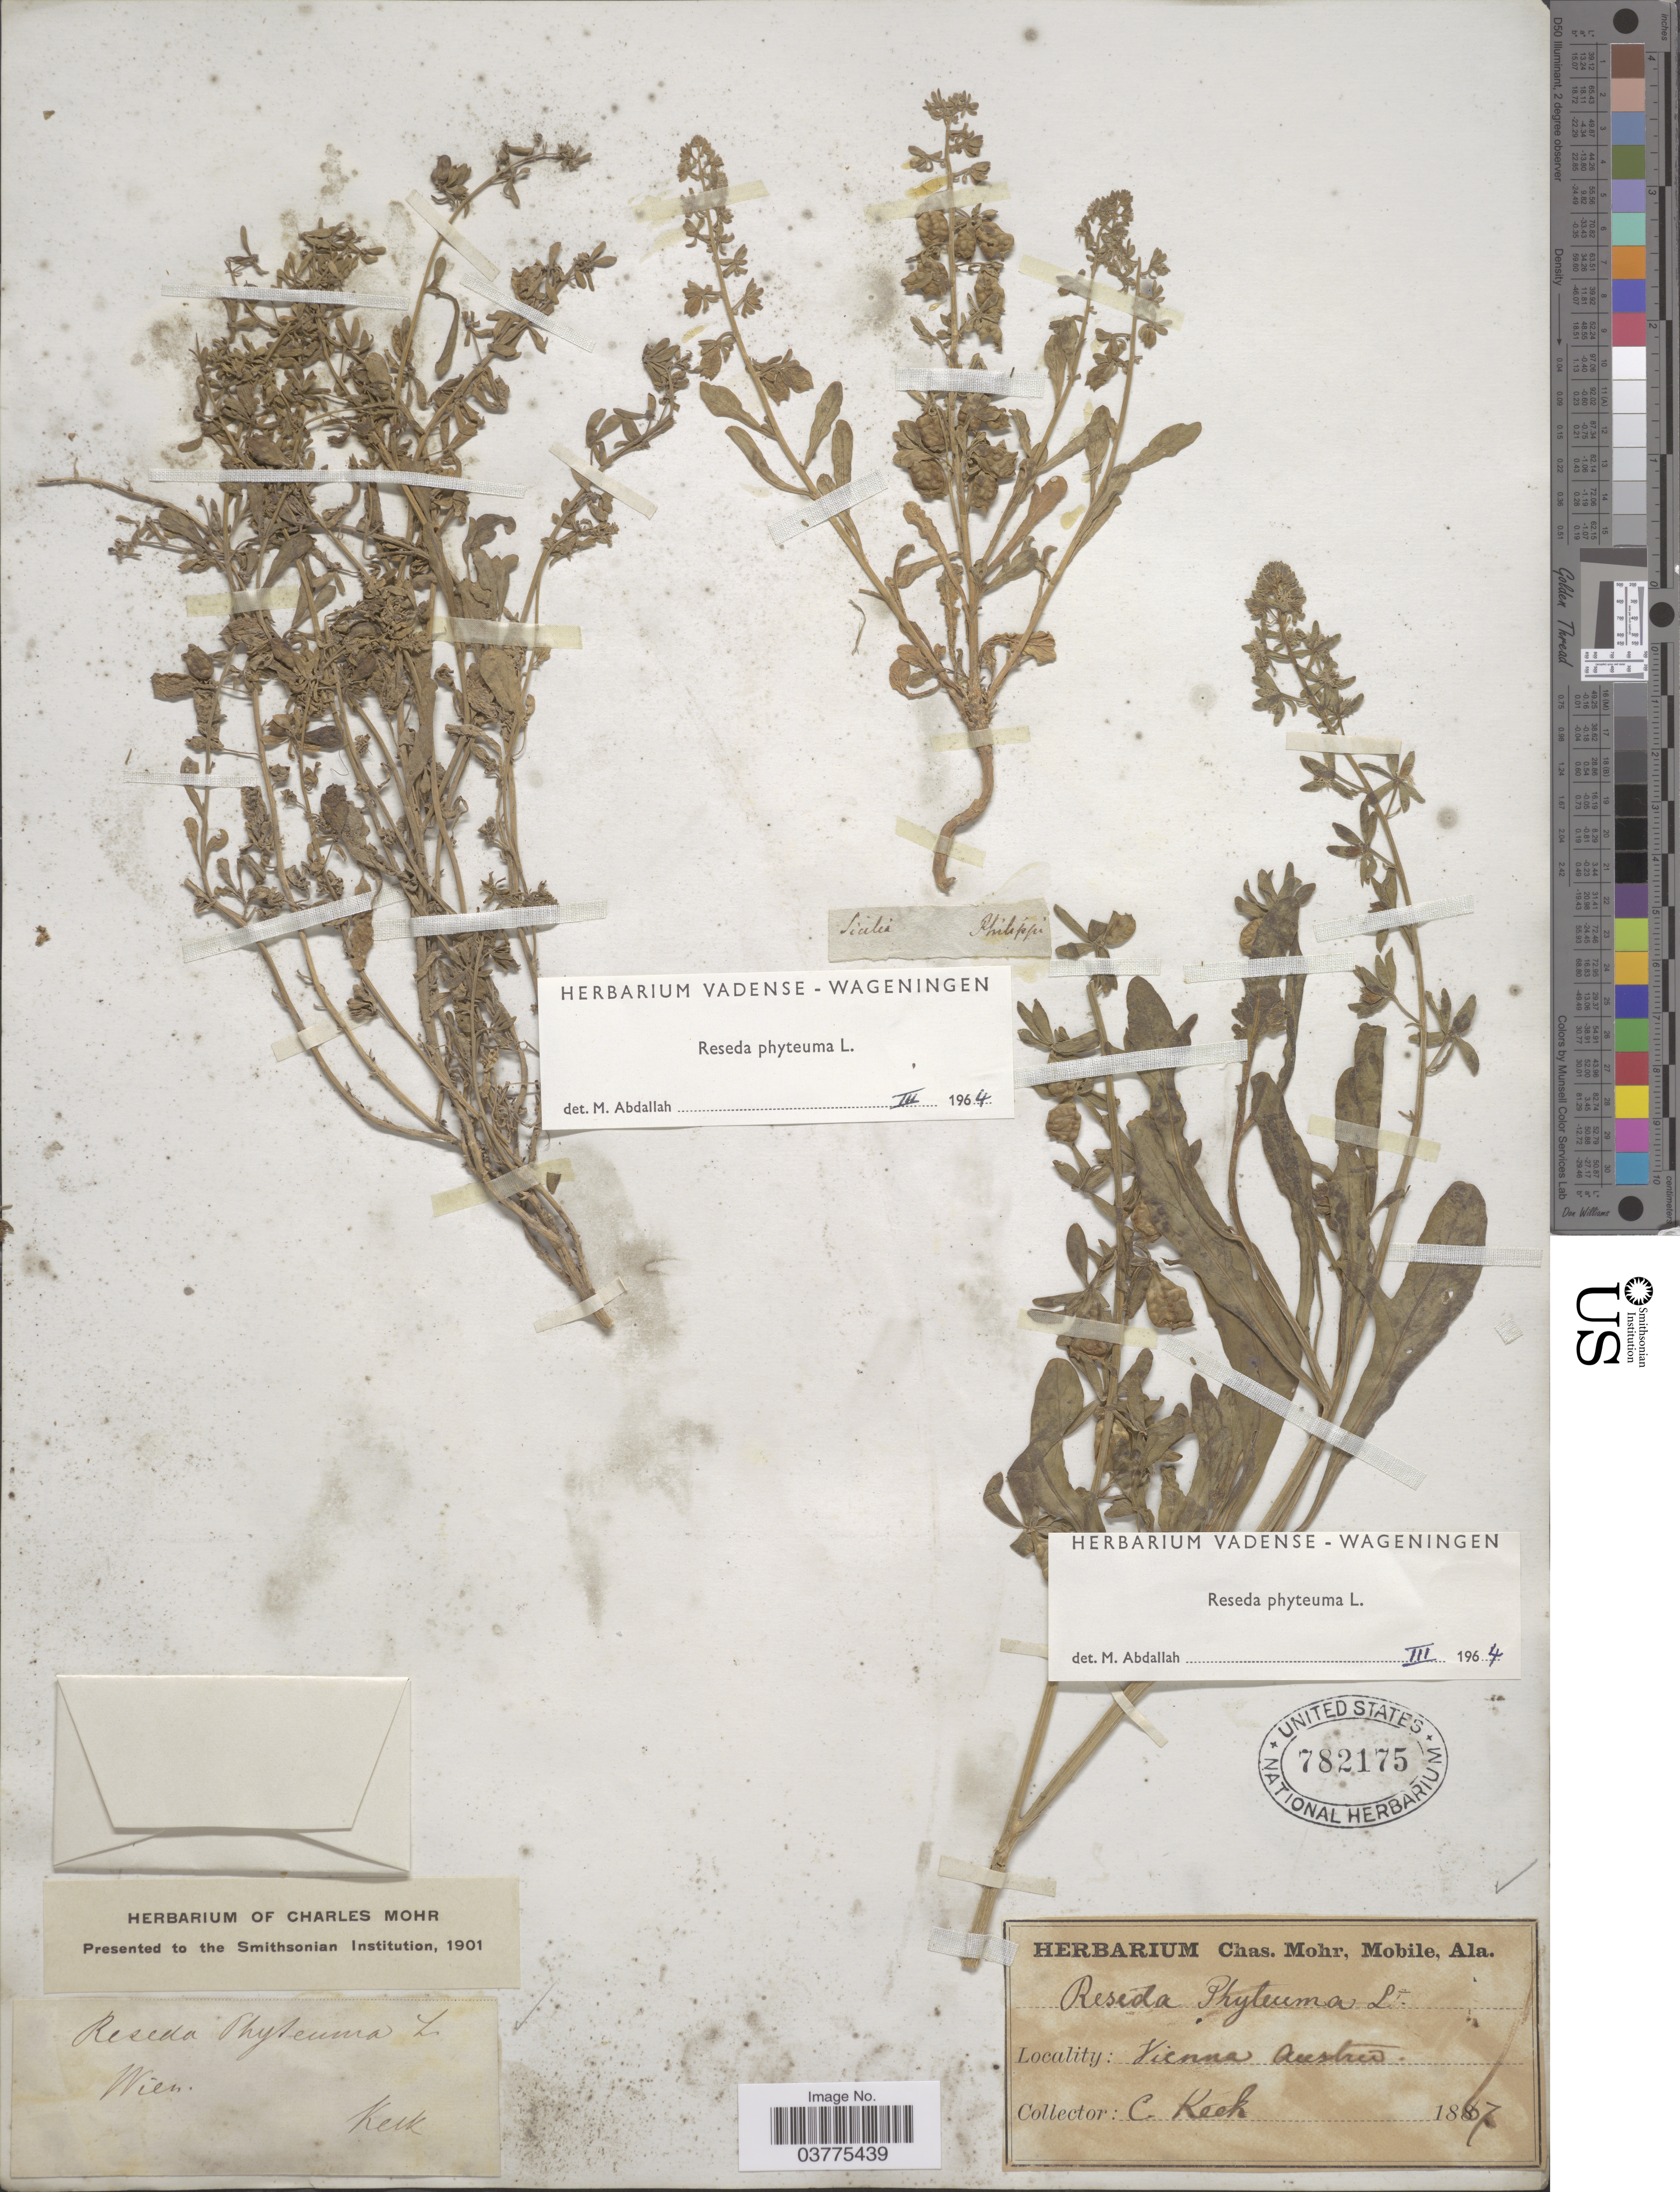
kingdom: Plantae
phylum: Tracheophyta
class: Magnoliopsida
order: Brassicales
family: Resedaceae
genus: Reseda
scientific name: Reseda phyteuma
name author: L.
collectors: C. Keck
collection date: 1867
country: Austria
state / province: Wien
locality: Vienna Austrio.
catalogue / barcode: US 782175